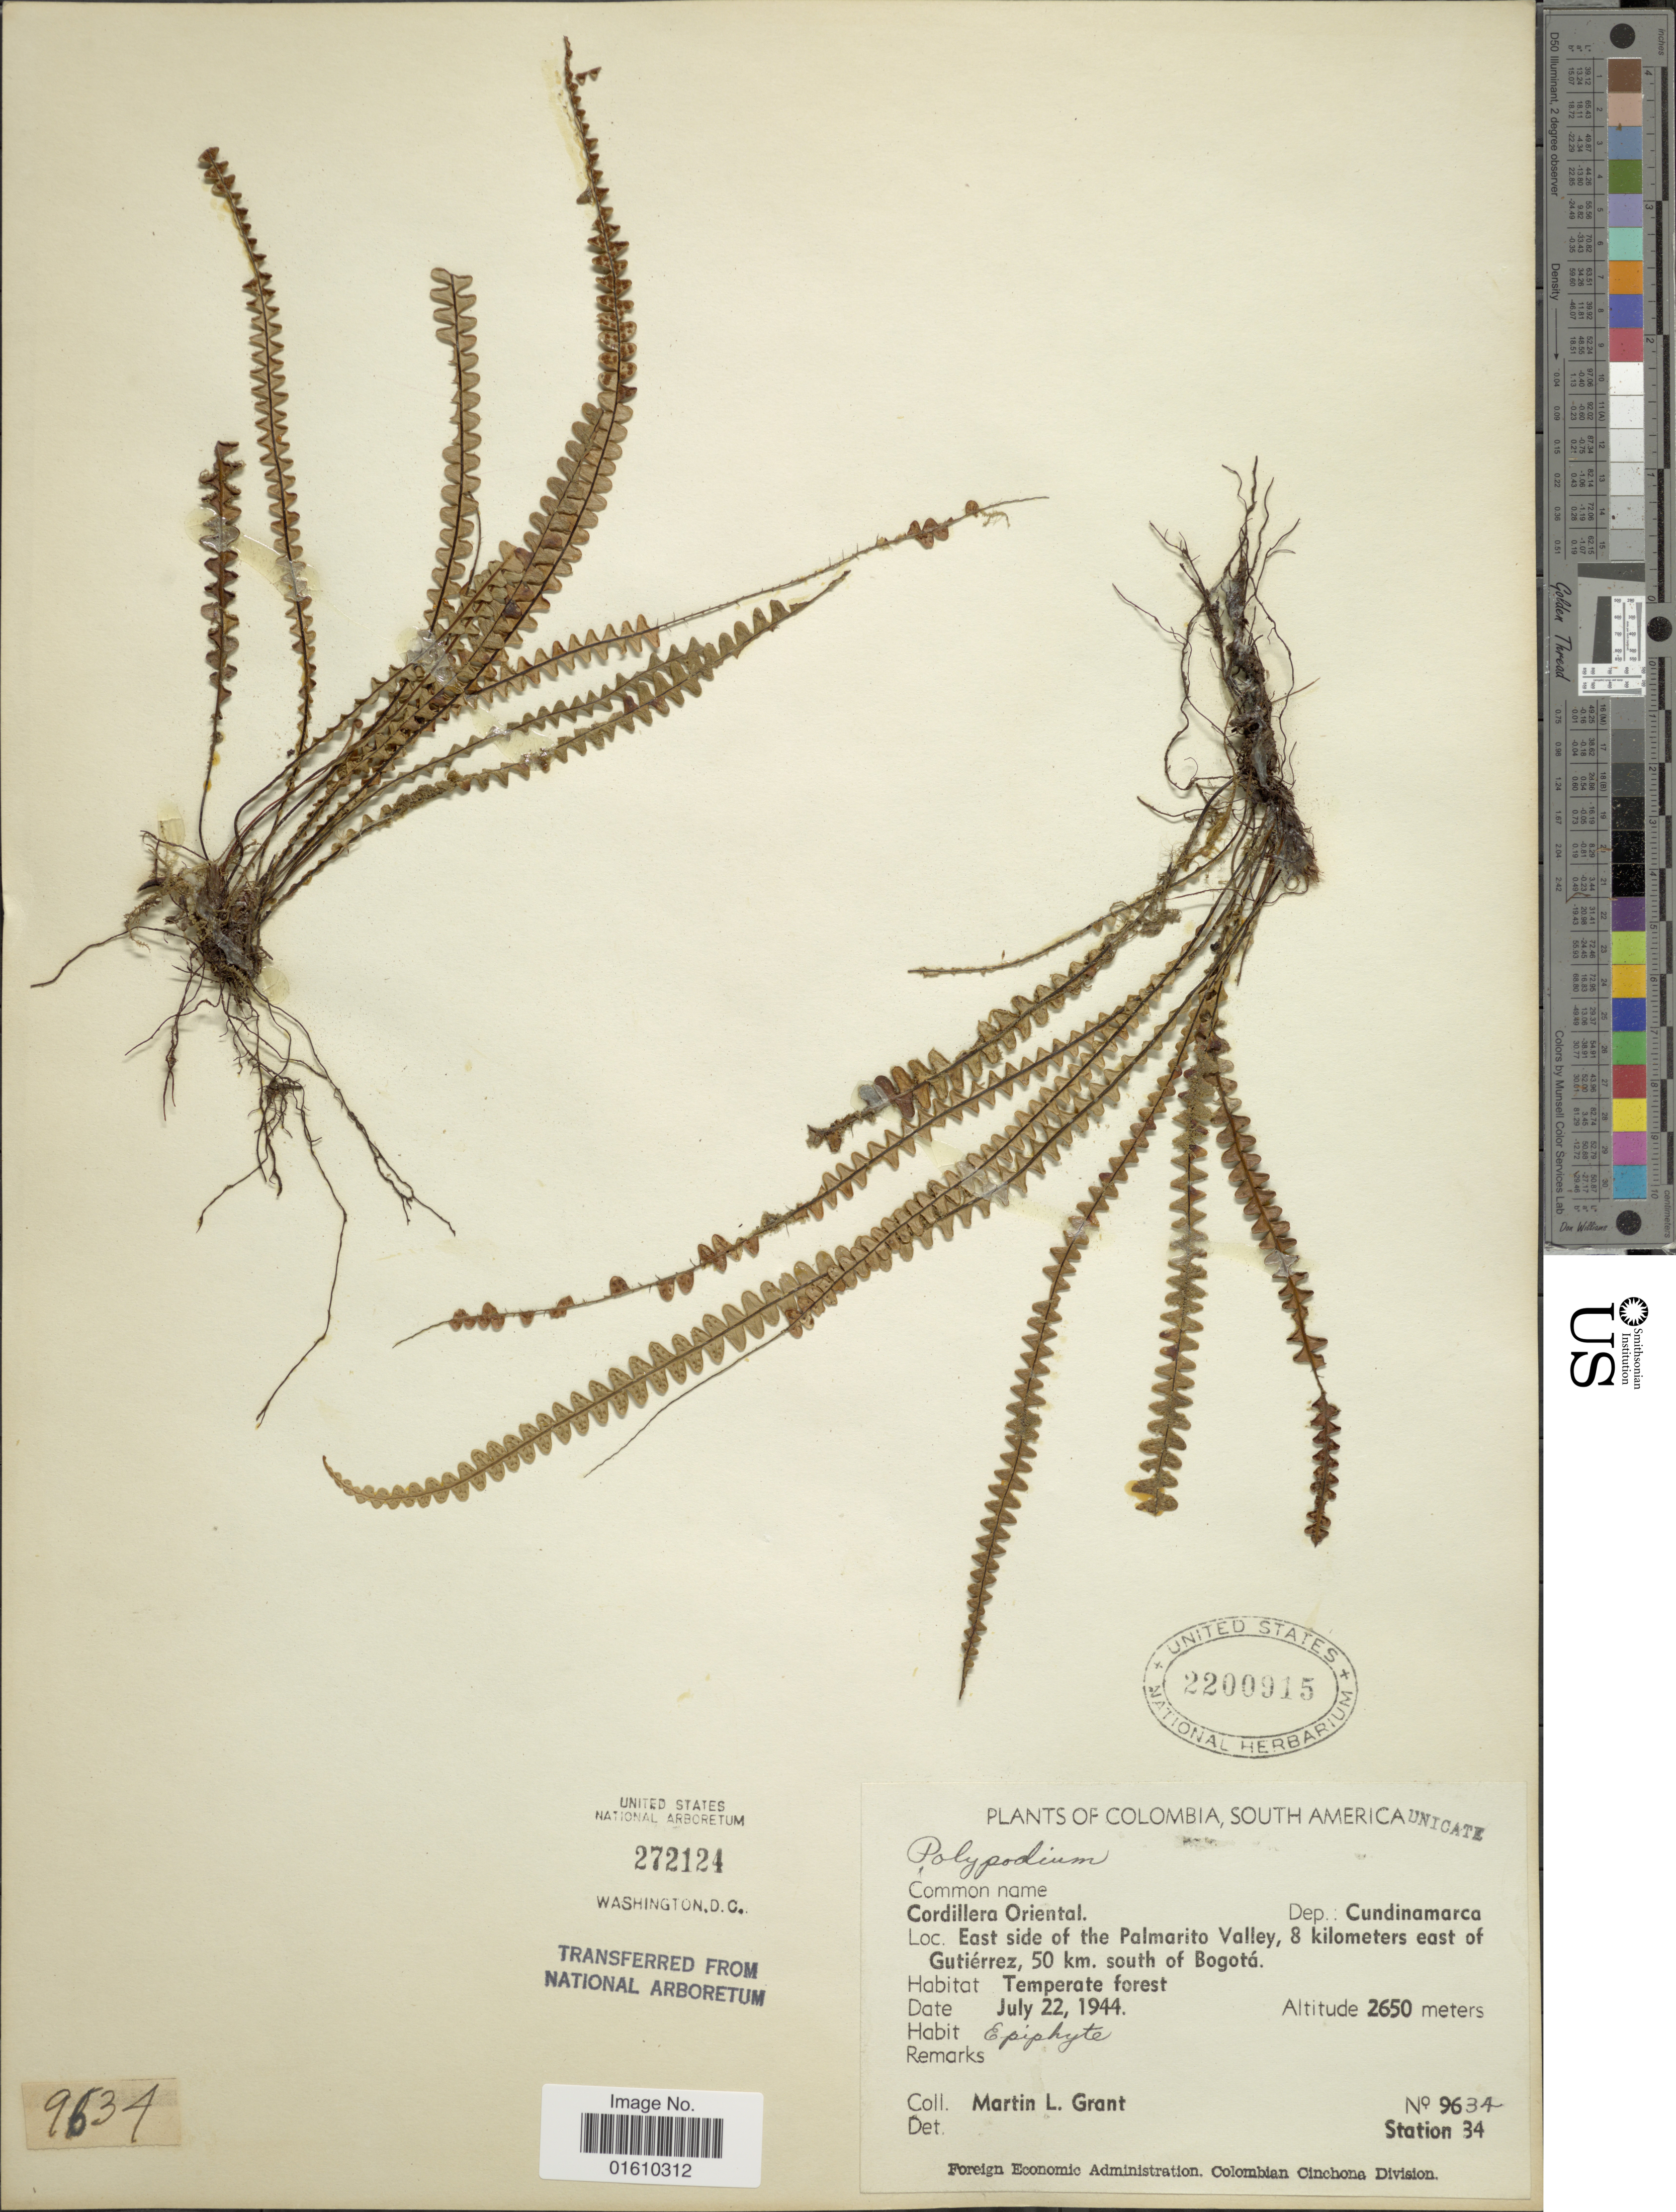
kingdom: Plantae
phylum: Tracheophyta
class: Polypodiopsida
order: Polypodiales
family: Polypodiaceae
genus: Melpomene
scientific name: Melpomene sp.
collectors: M. L. Grant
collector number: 9634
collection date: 1944-07-22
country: Colombia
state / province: Cundinamarca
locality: Cordillera Oriental, East side of the Palmarito Valley, 8 kilometers east of Gutiérrez, 50 km. south of Bogotá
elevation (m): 2650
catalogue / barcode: US 2200915